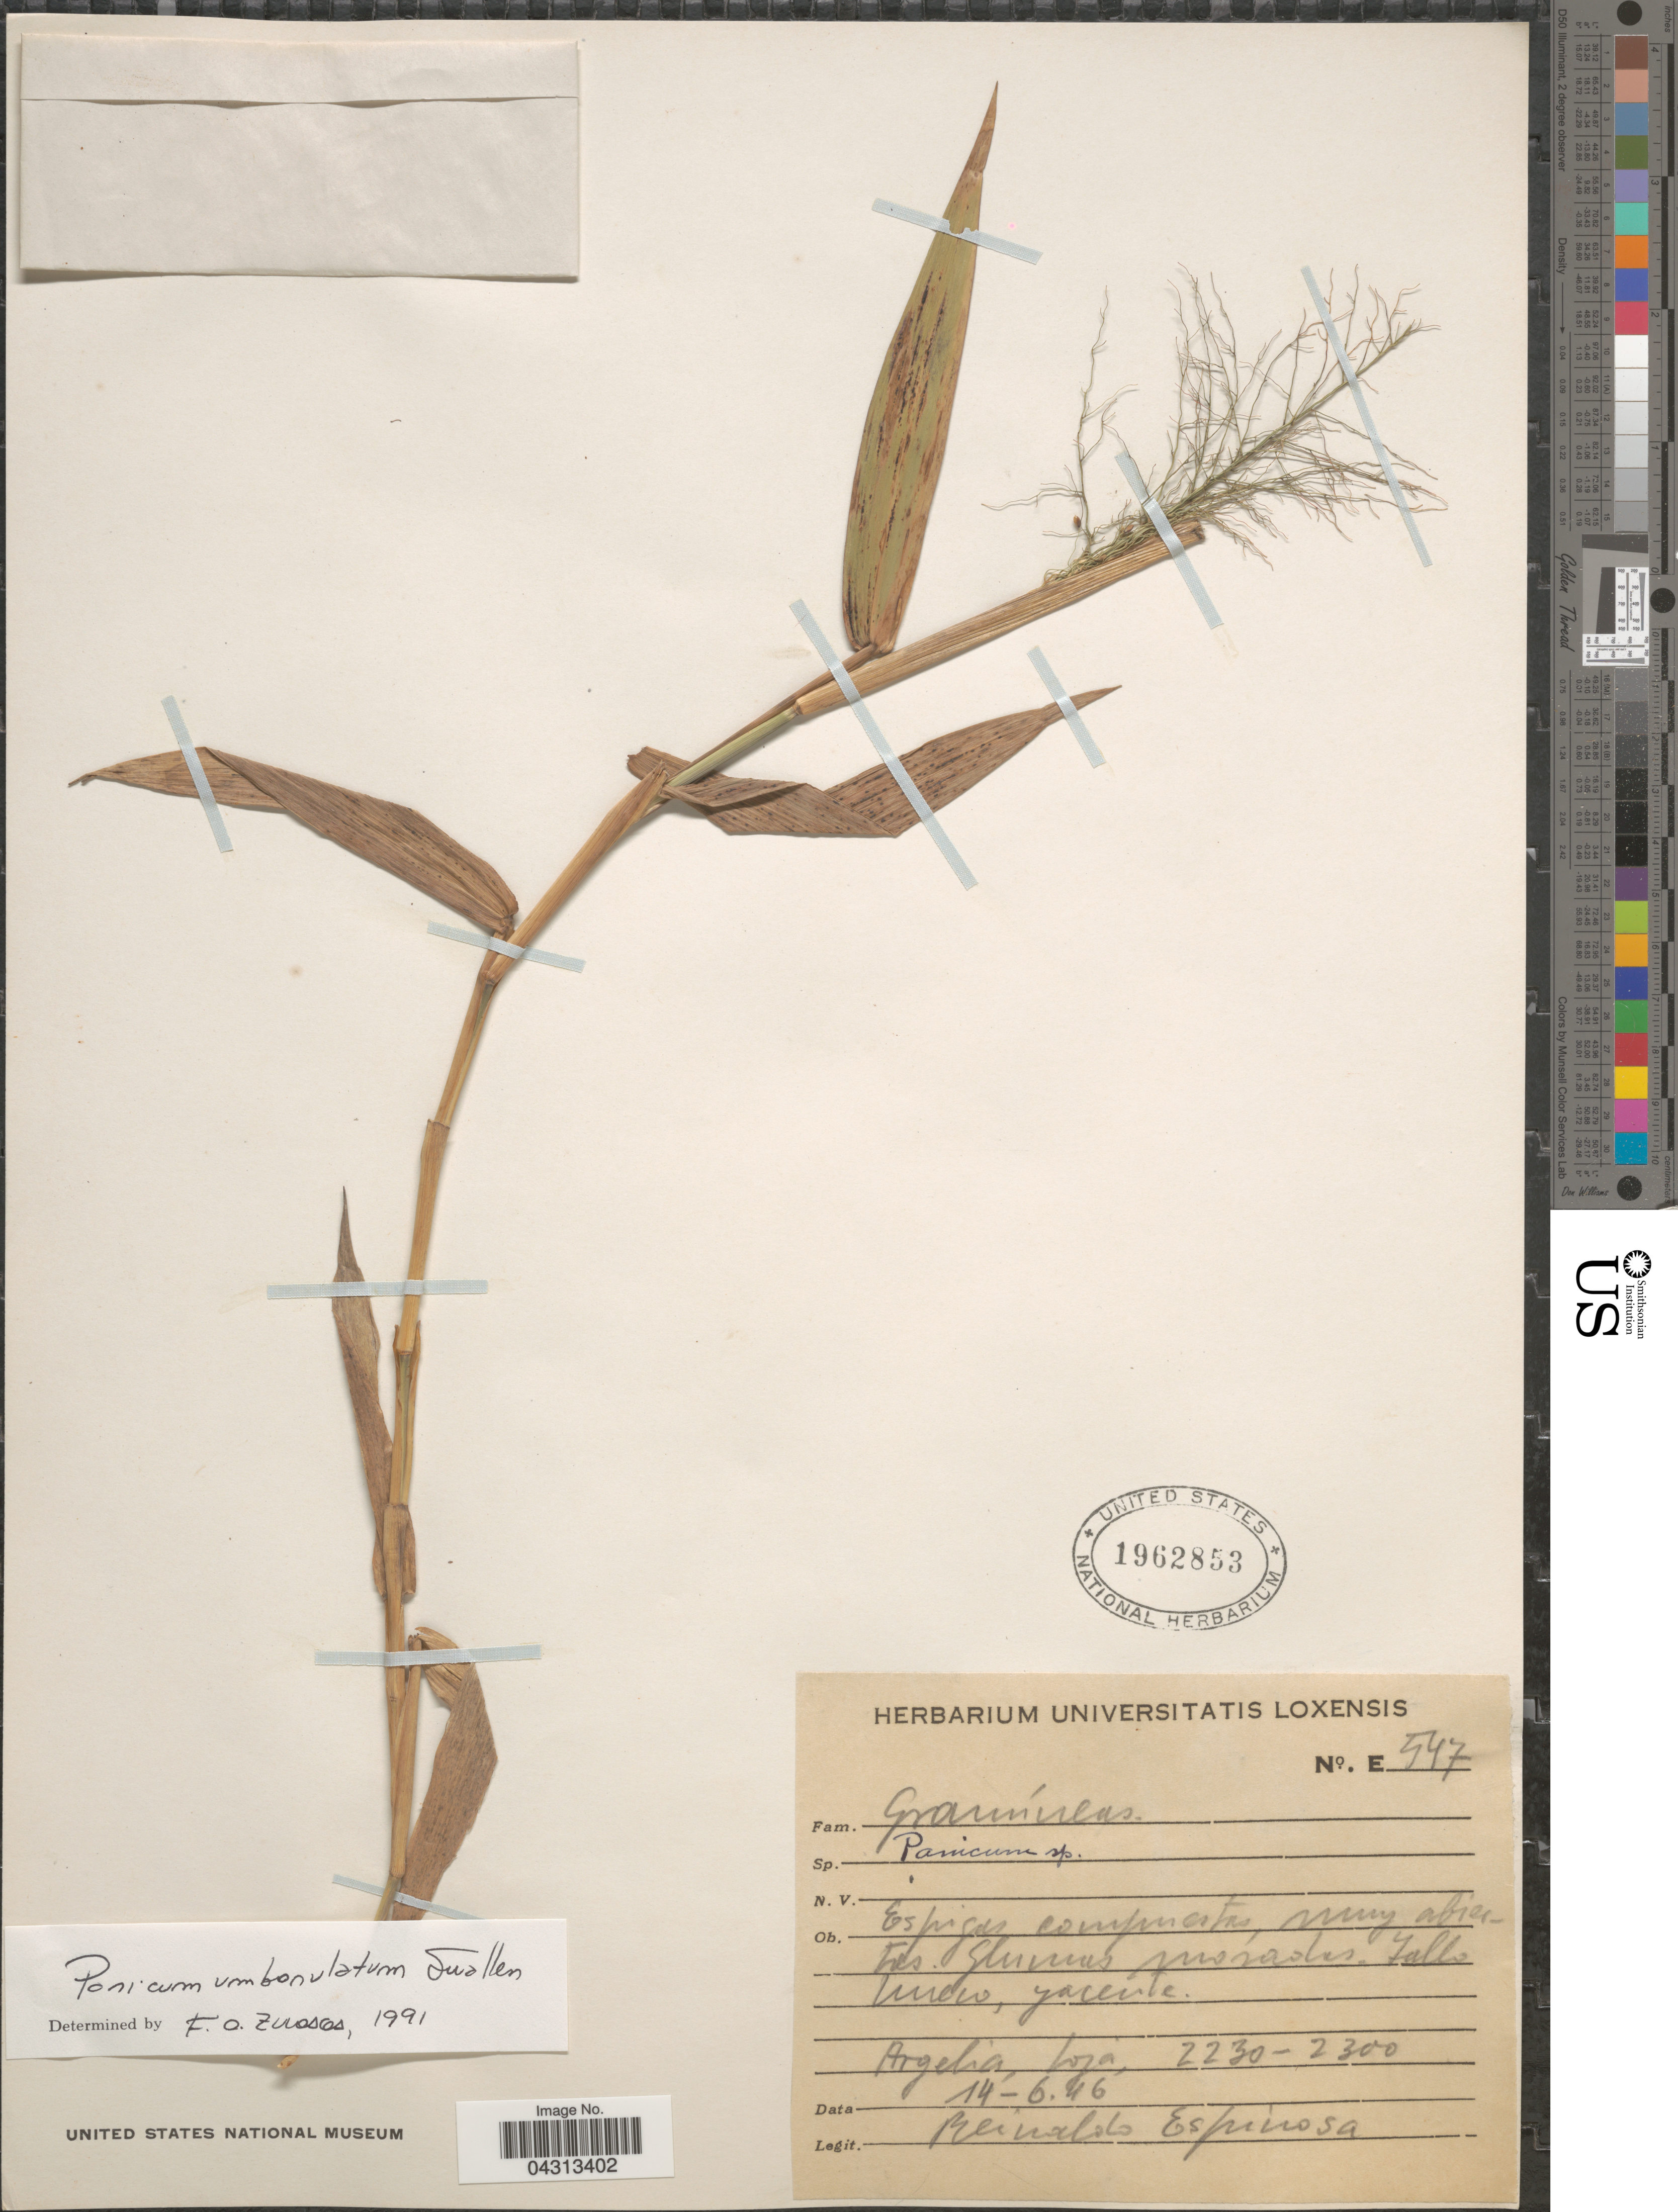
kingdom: Plantae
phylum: Tracheophyta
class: Liliopsida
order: Poales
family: Poaceae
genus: Dichanthelium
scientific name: Dichanthelium viscidellum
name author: (Scribn.) Gould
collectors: R. Espinosa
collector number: E547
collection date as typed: Transcribed d/m/y: 14/6/46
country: Ecuador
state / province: Loja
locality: Argelia.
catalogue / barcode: US 1962853